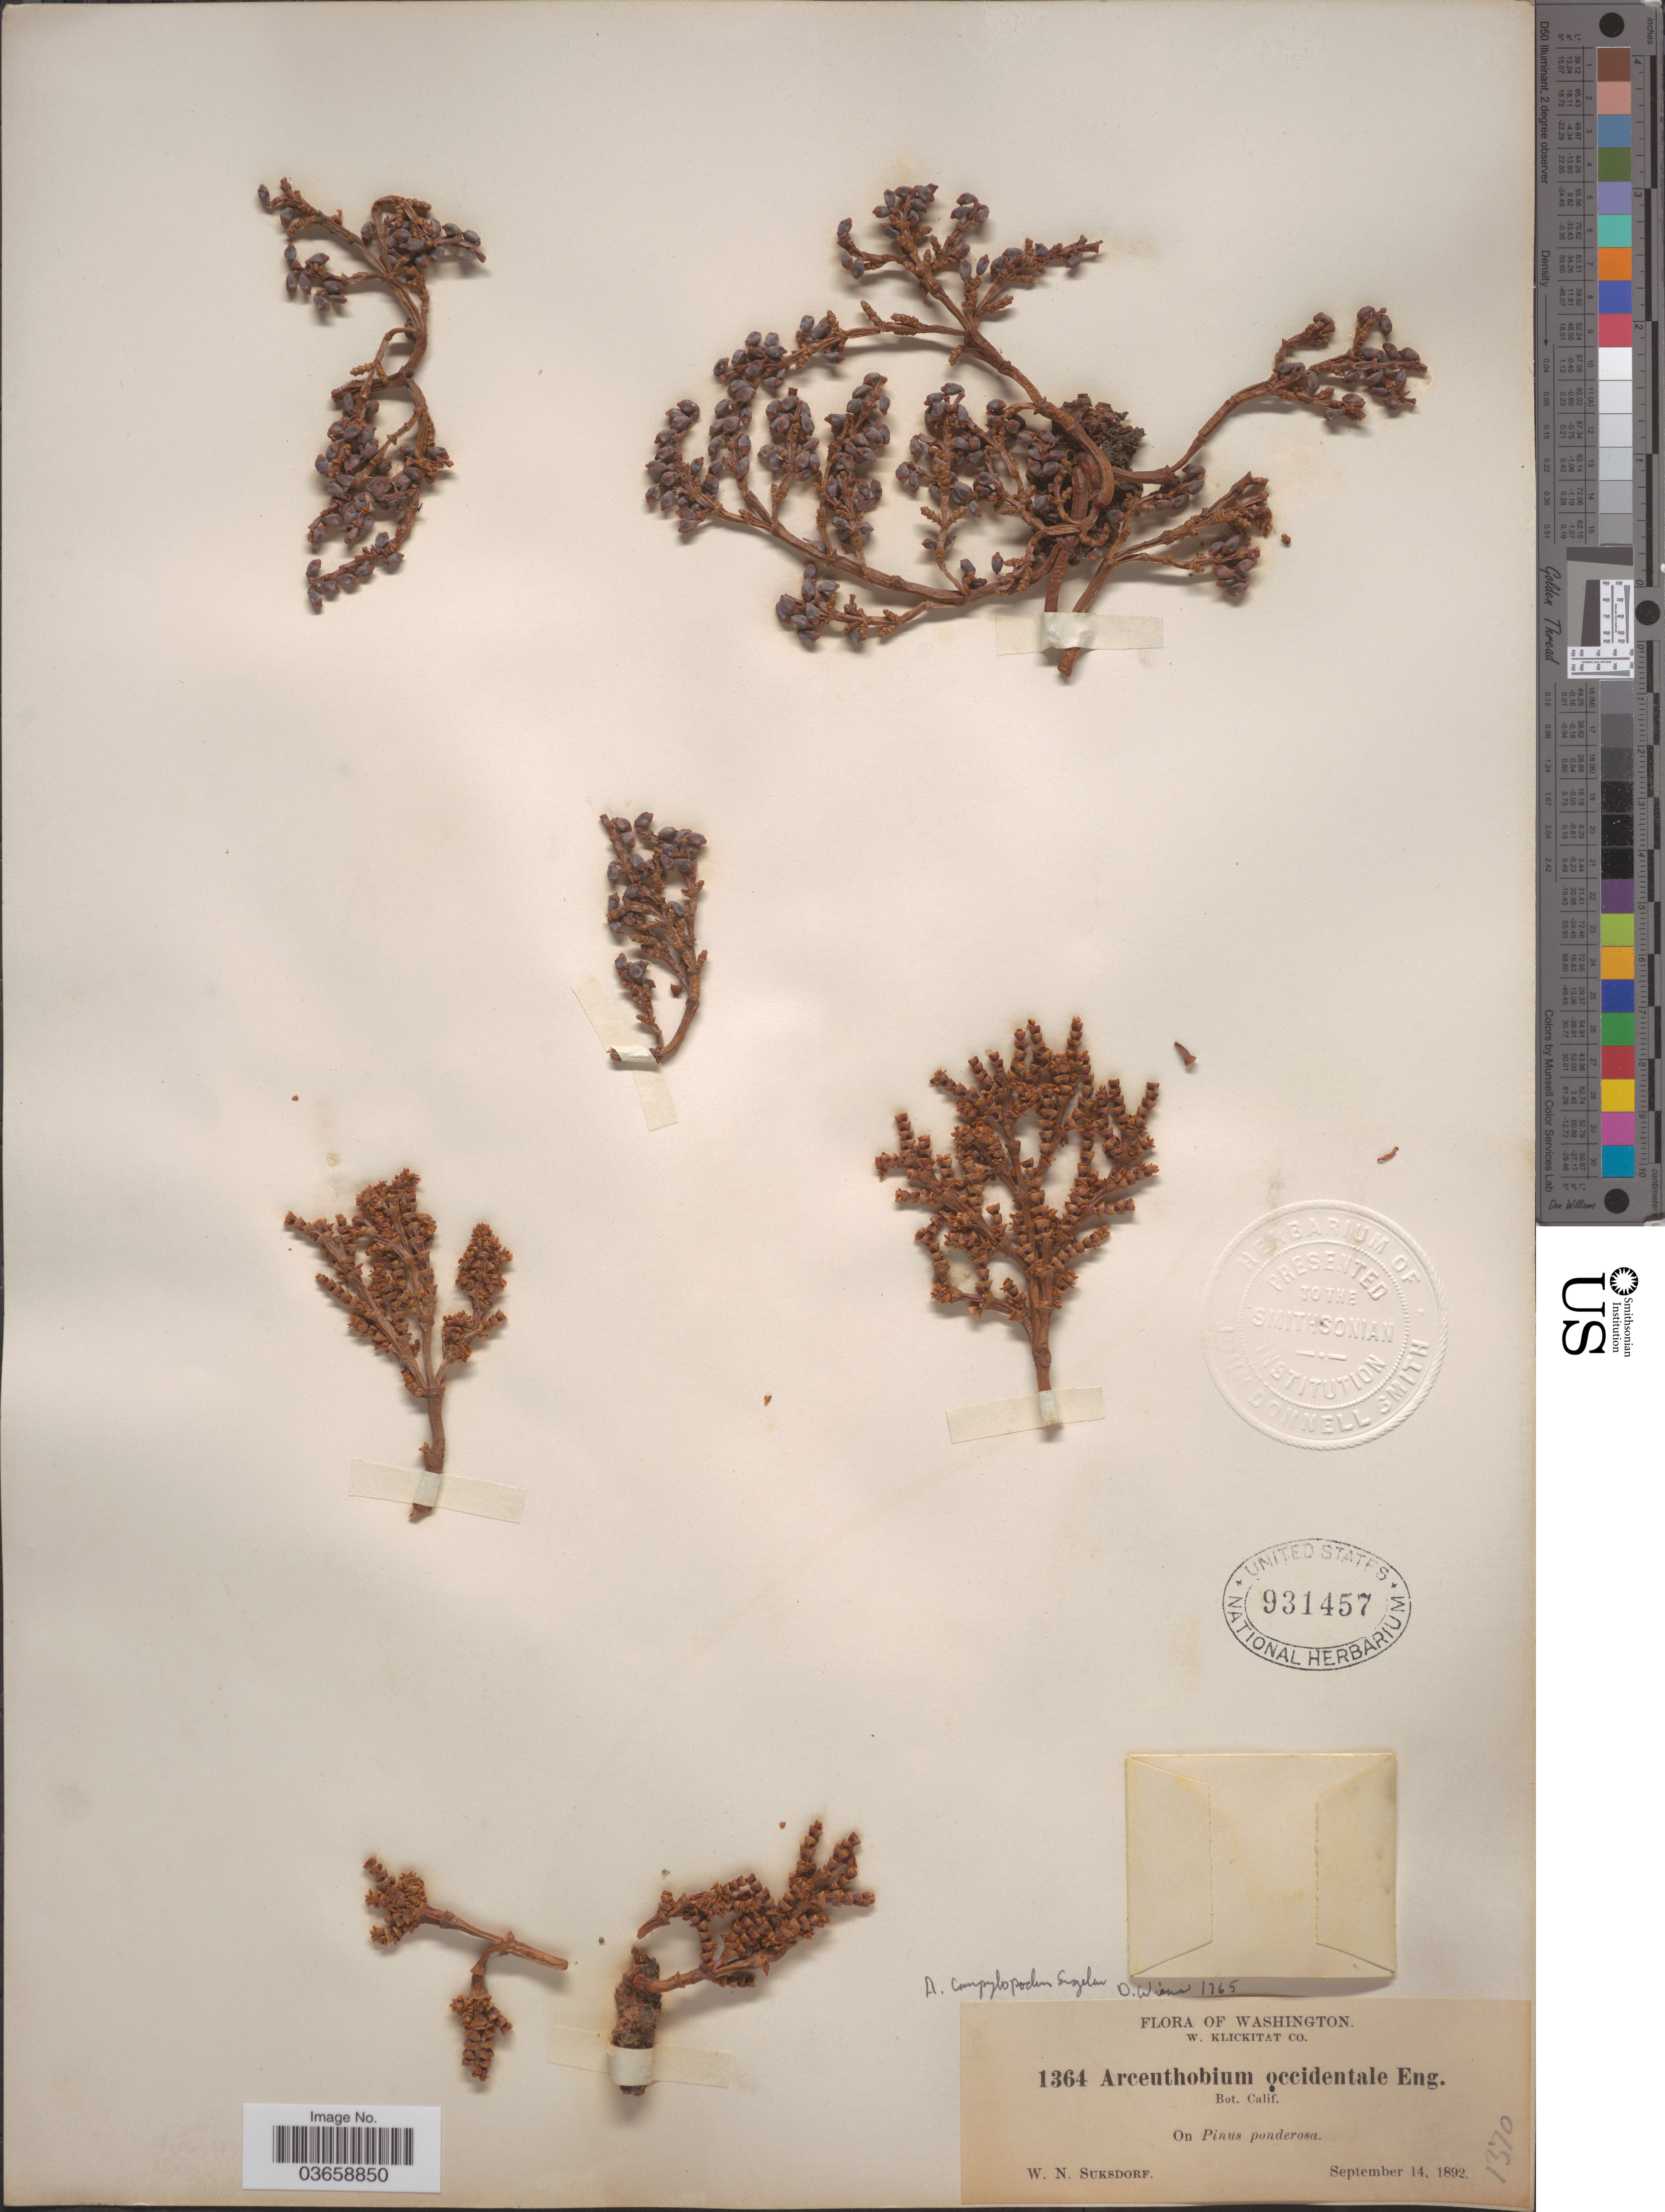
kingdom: Plantae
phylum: Tracheophyta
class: Magnoliopsida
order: Santalales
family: Viscaceae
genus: Arceuthobium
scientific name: Arceuthobium campylopodum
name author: Engelm.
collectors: W. N. Suksdorf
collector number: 1364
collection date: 1892-09-14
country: United States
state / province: Washington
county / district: Klickitat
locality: W. Klickitat Co.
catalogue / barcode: US 931457